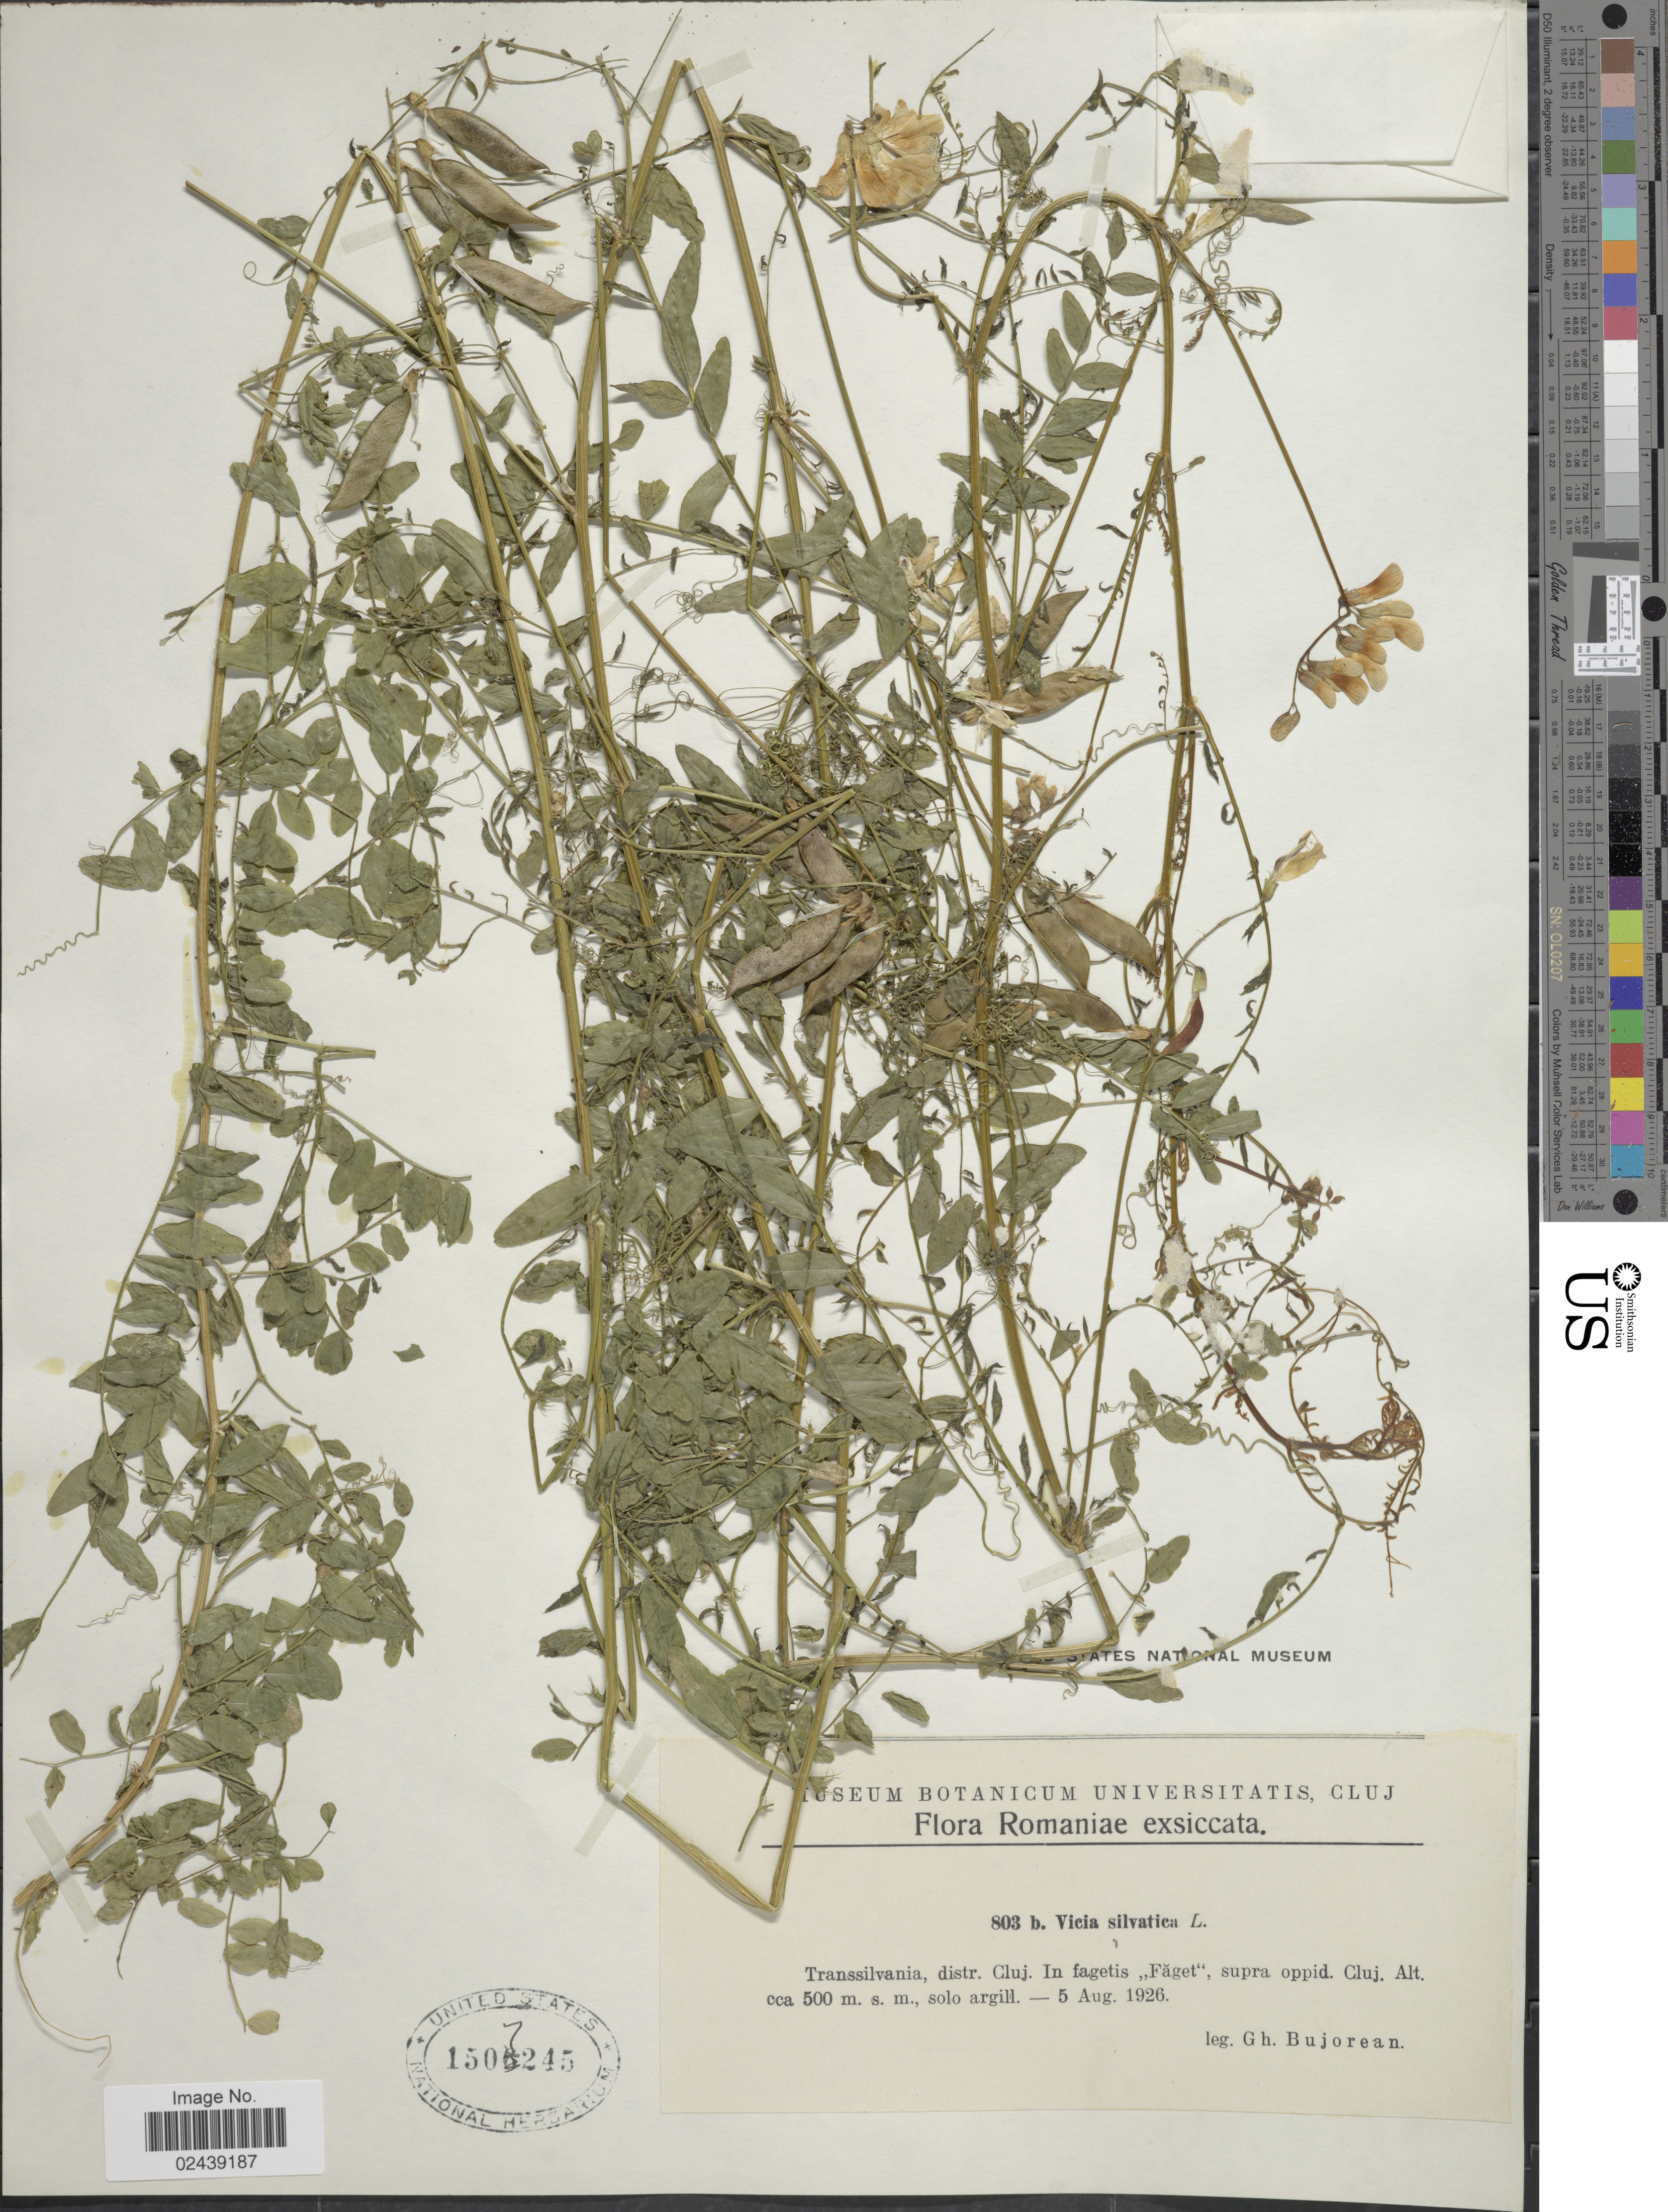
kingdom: Plantae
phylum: Tracheophyta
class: Magnoliopsida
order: Fabales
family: Fabaceae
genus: Vicia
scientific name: Vicia sylvatica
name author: L.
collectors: G. Bujorean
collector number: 803b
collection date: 1926-08-05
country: Romania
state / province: Cluj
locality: Romaniae. Transsilvania. In fagetis Faget,supra oppid. Cluj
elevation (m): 500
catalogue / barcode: US 1507245